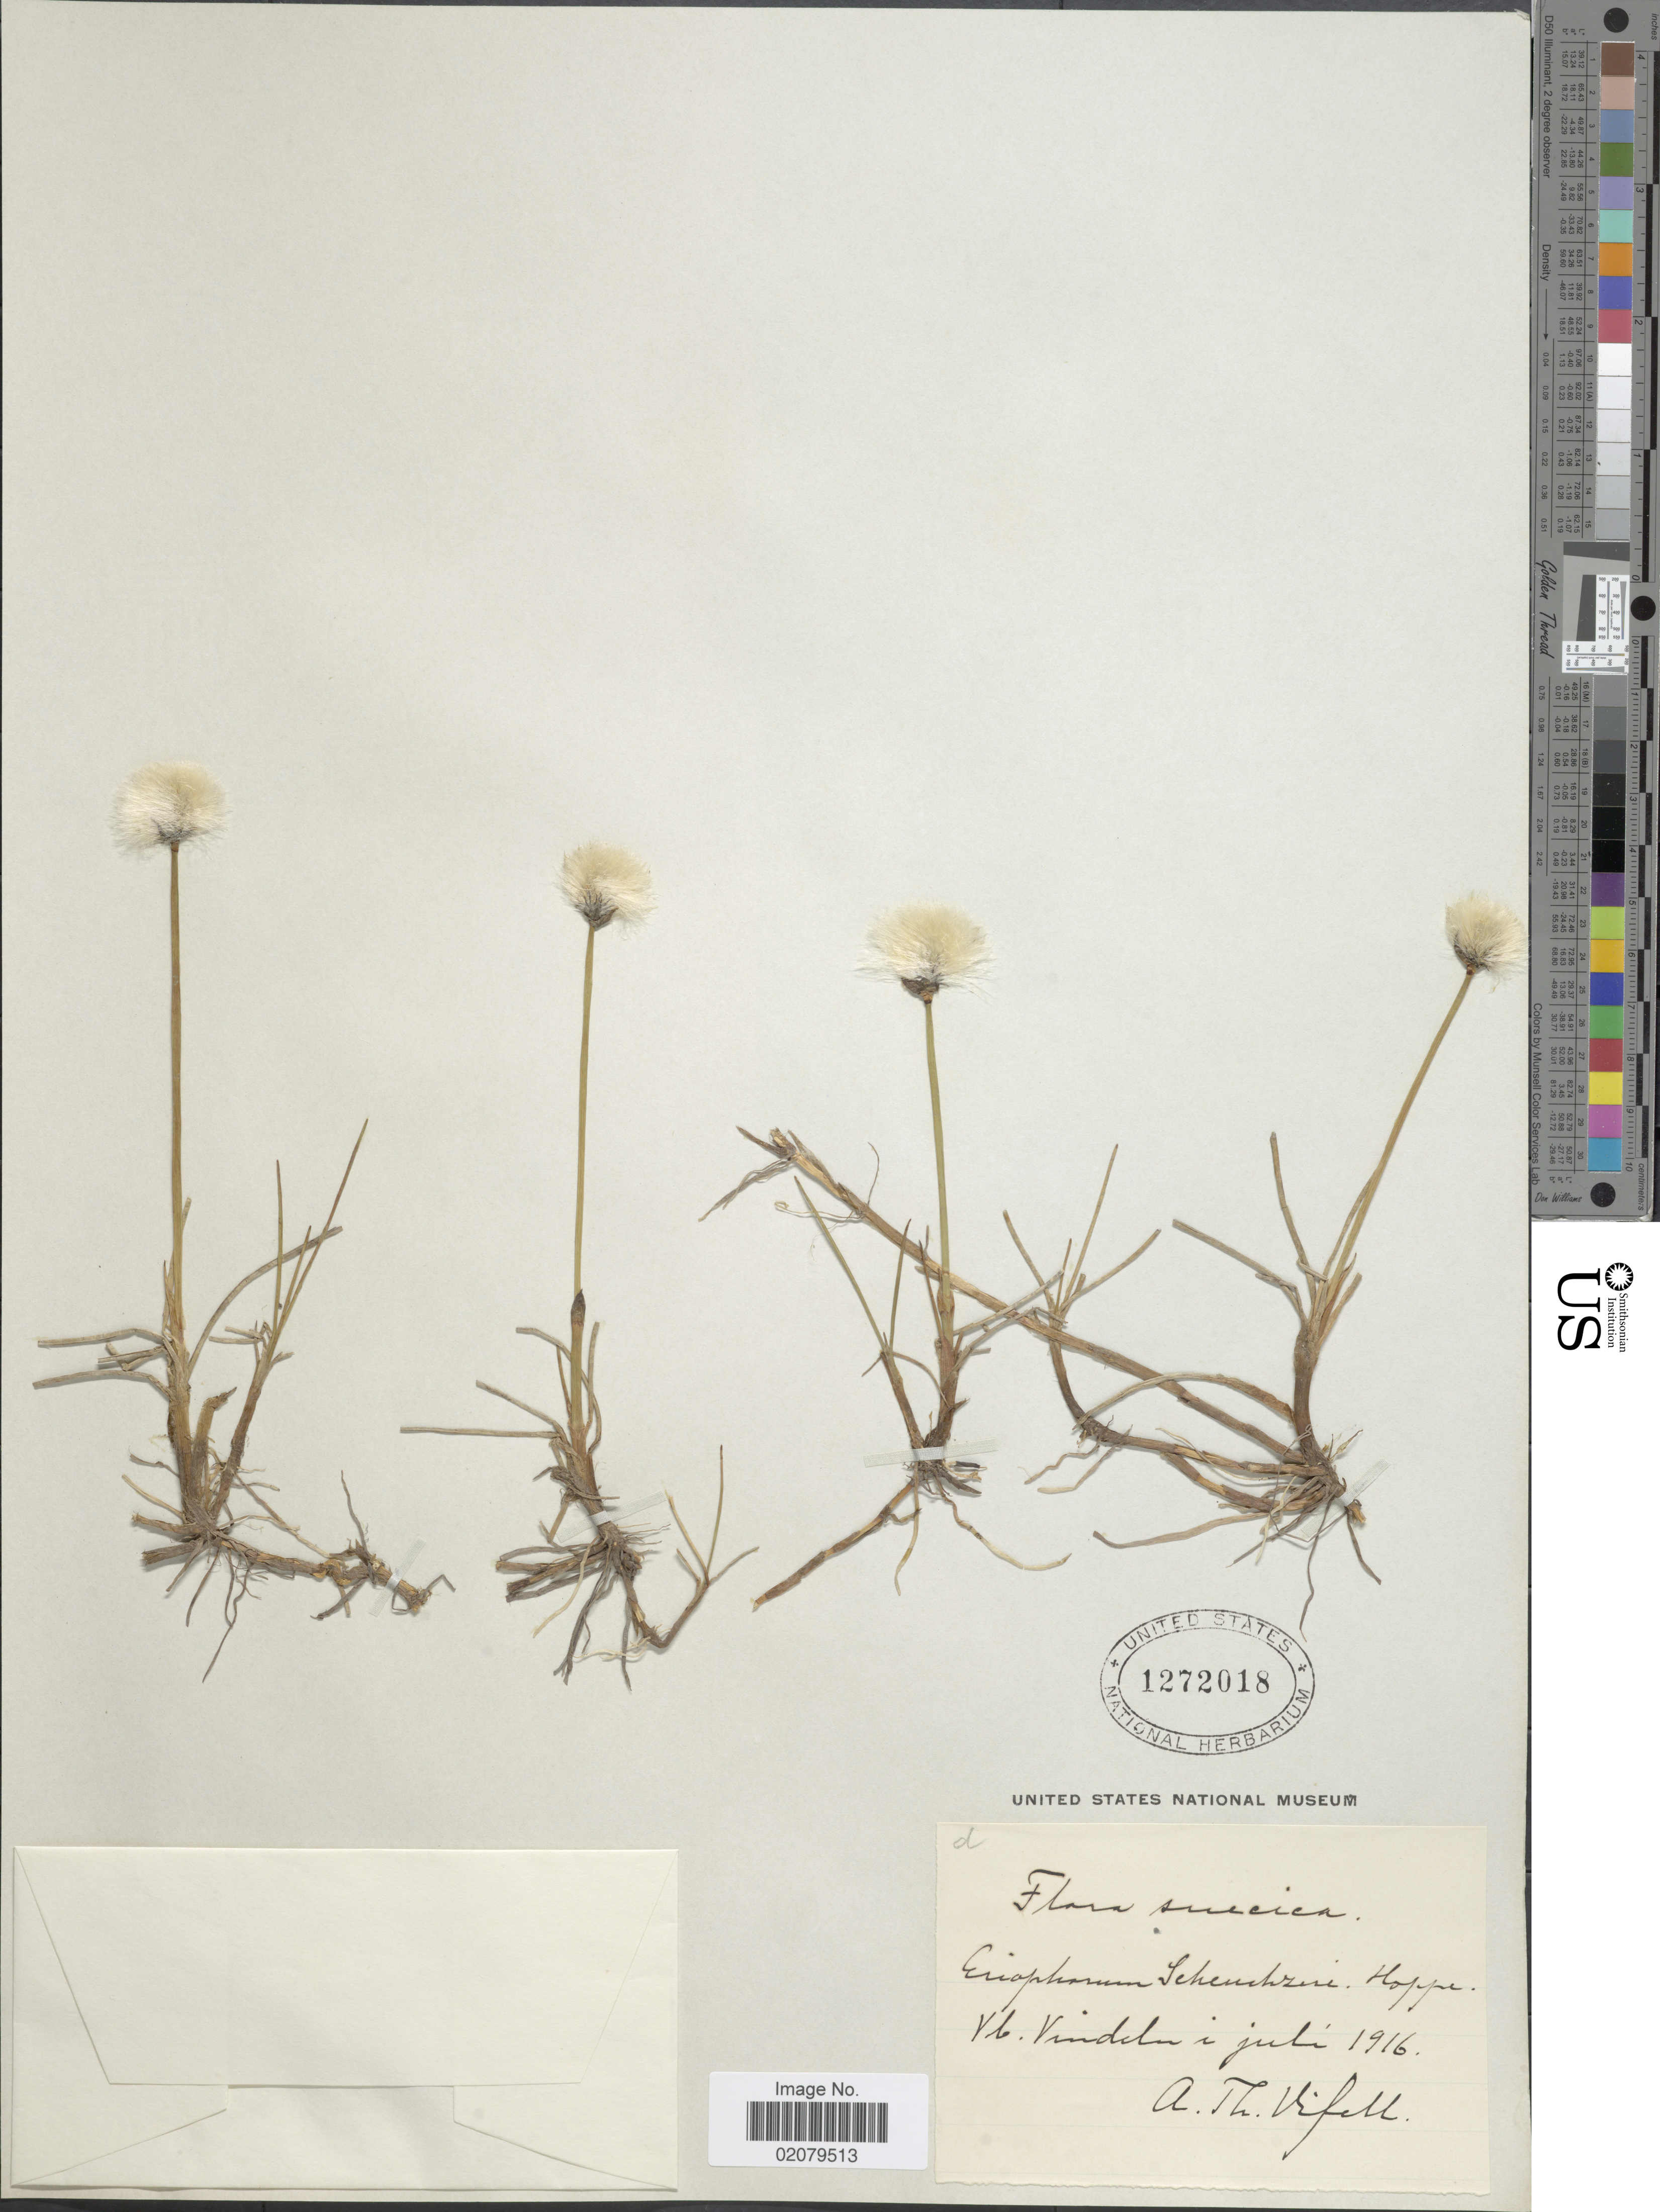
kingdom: Plantae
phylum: Tracheophyta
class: Liliopsida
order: Poales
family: Cyperaceae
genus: Eriophorum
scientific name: Eriophorum scheuchzeri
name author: Hoppe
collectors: A. Vifell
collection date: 1916-07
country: Sweden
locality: Vb. Vindelen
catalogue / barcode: US 1272018